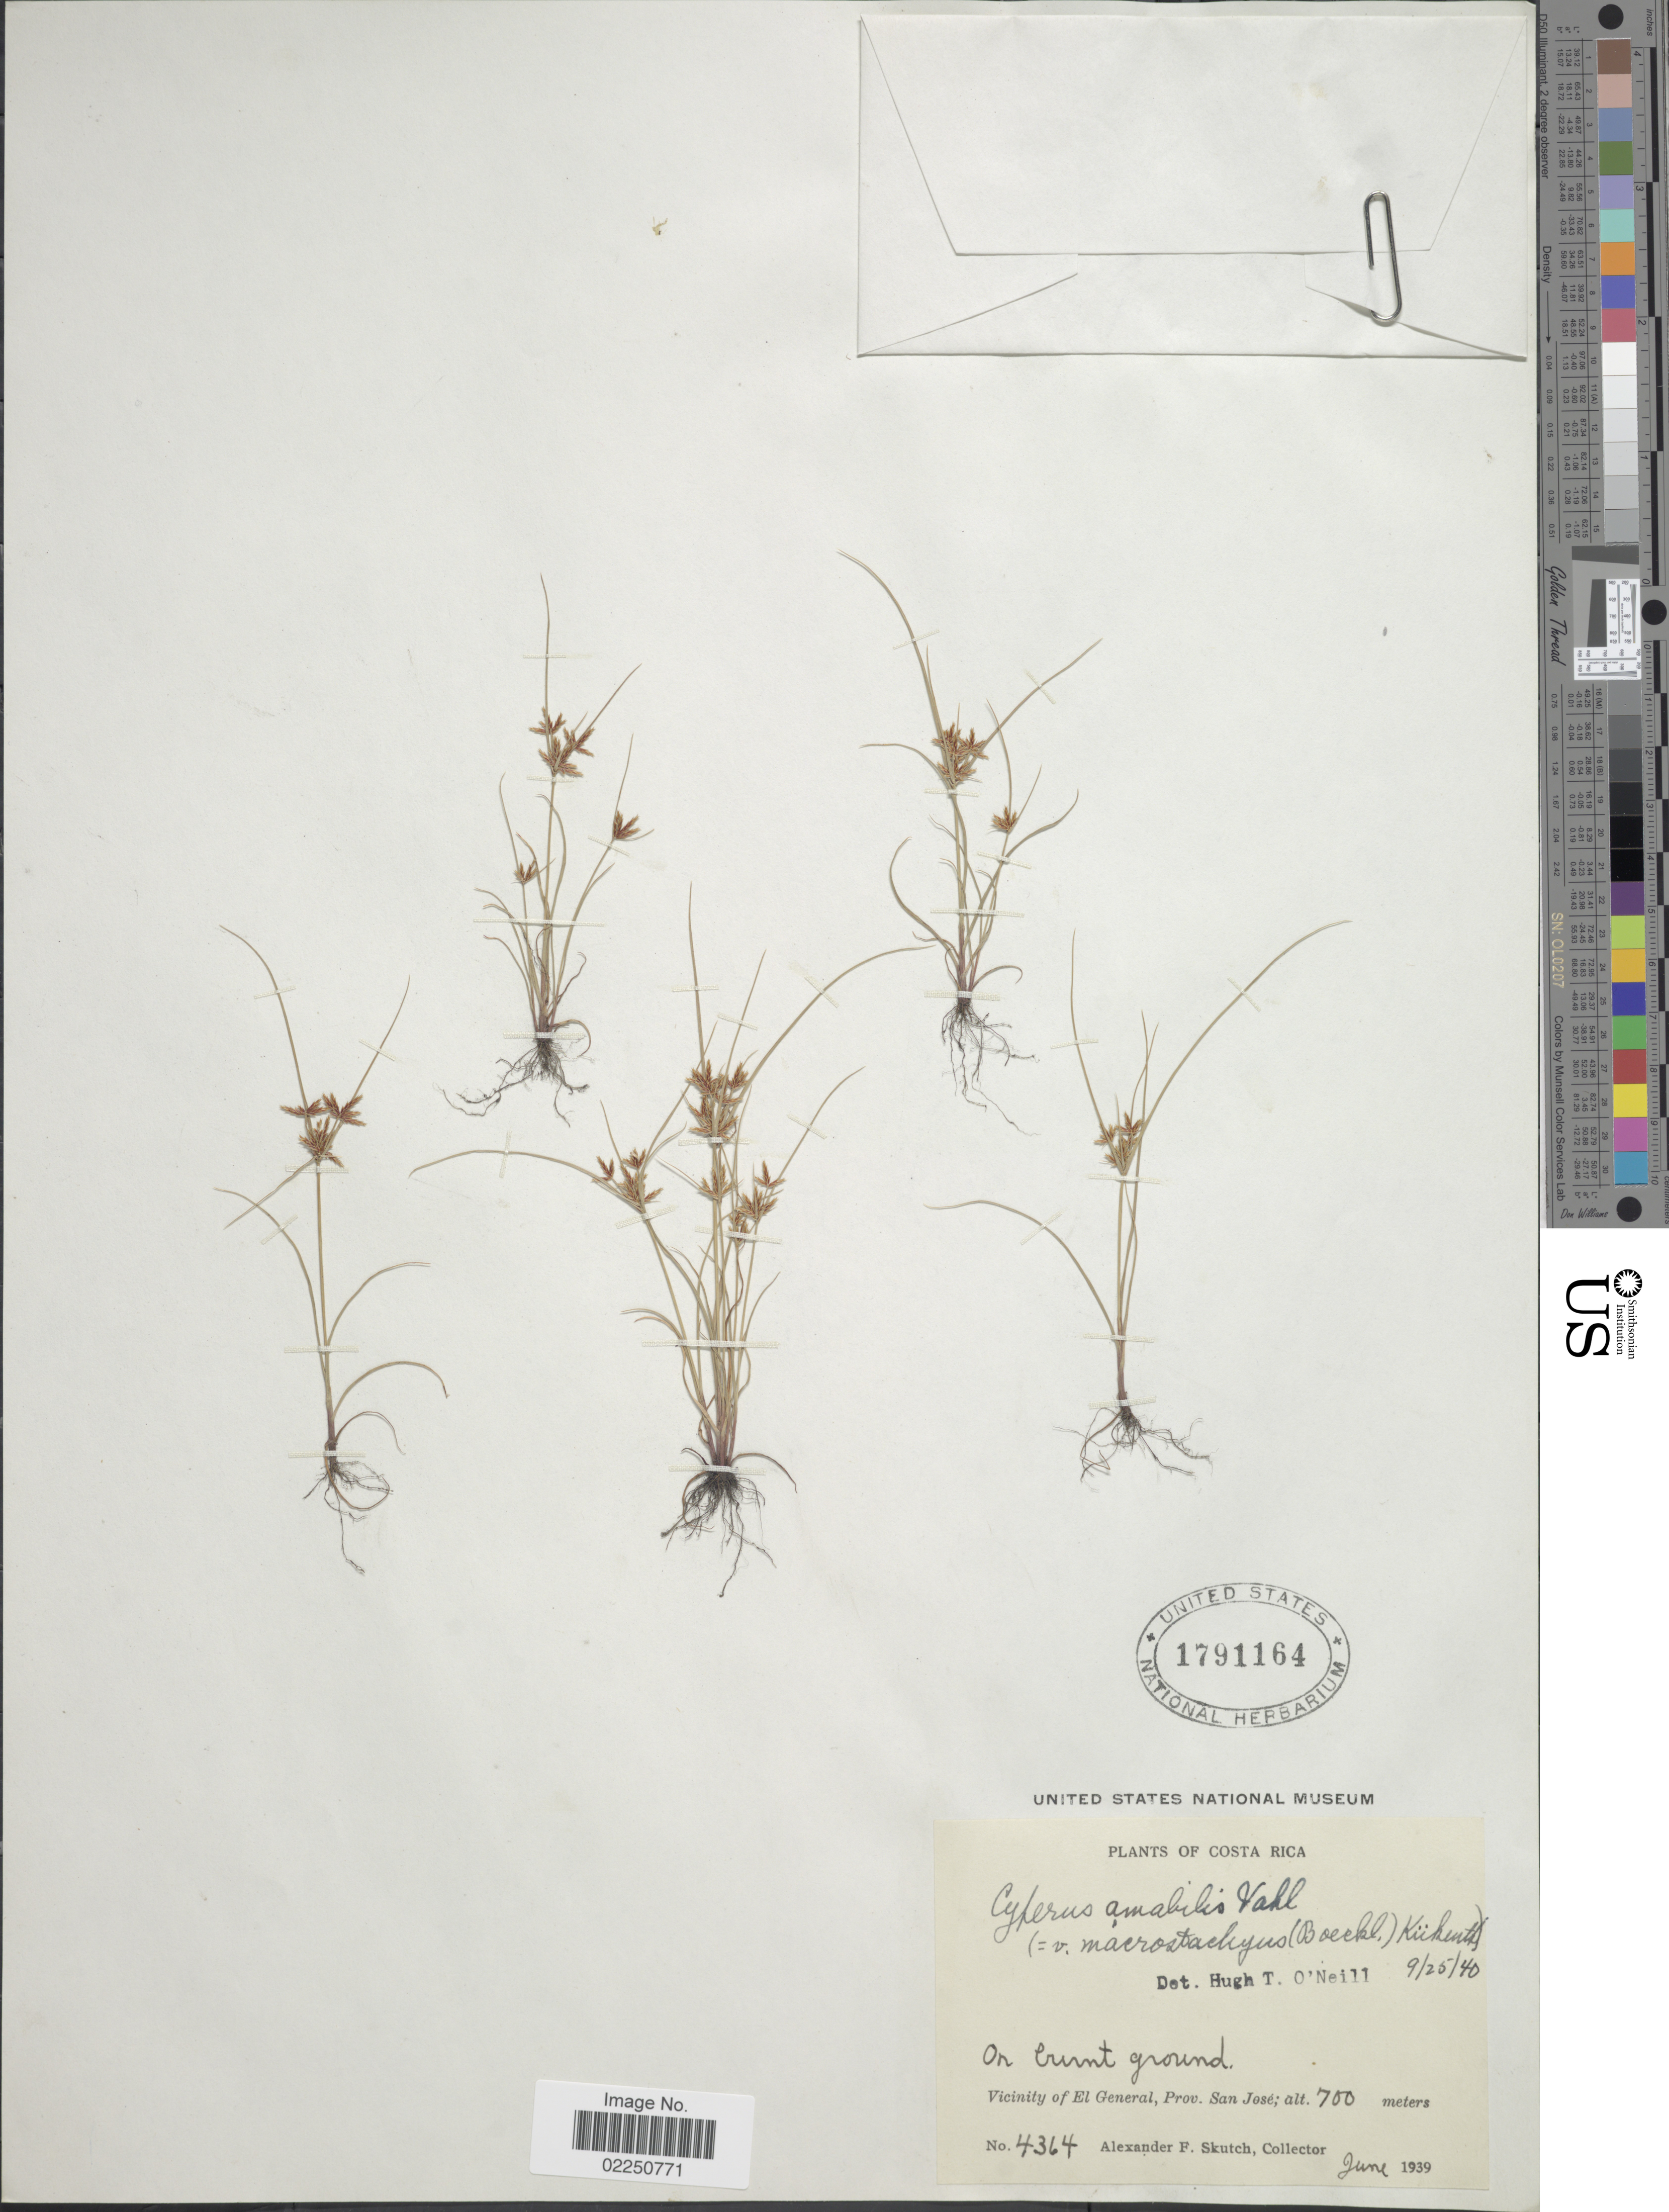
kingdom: Plantae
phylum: Tracheophyta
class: Liliopsida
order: Poales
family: Cyperaceae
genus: Cyperus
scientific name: Cyperus amabilis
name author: Vahl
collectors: A. F. Skutch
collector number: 4364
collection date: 1939-06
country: Costa Rica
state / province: San José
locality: Vicinity of El General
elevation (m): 700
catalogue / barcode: US 1791164